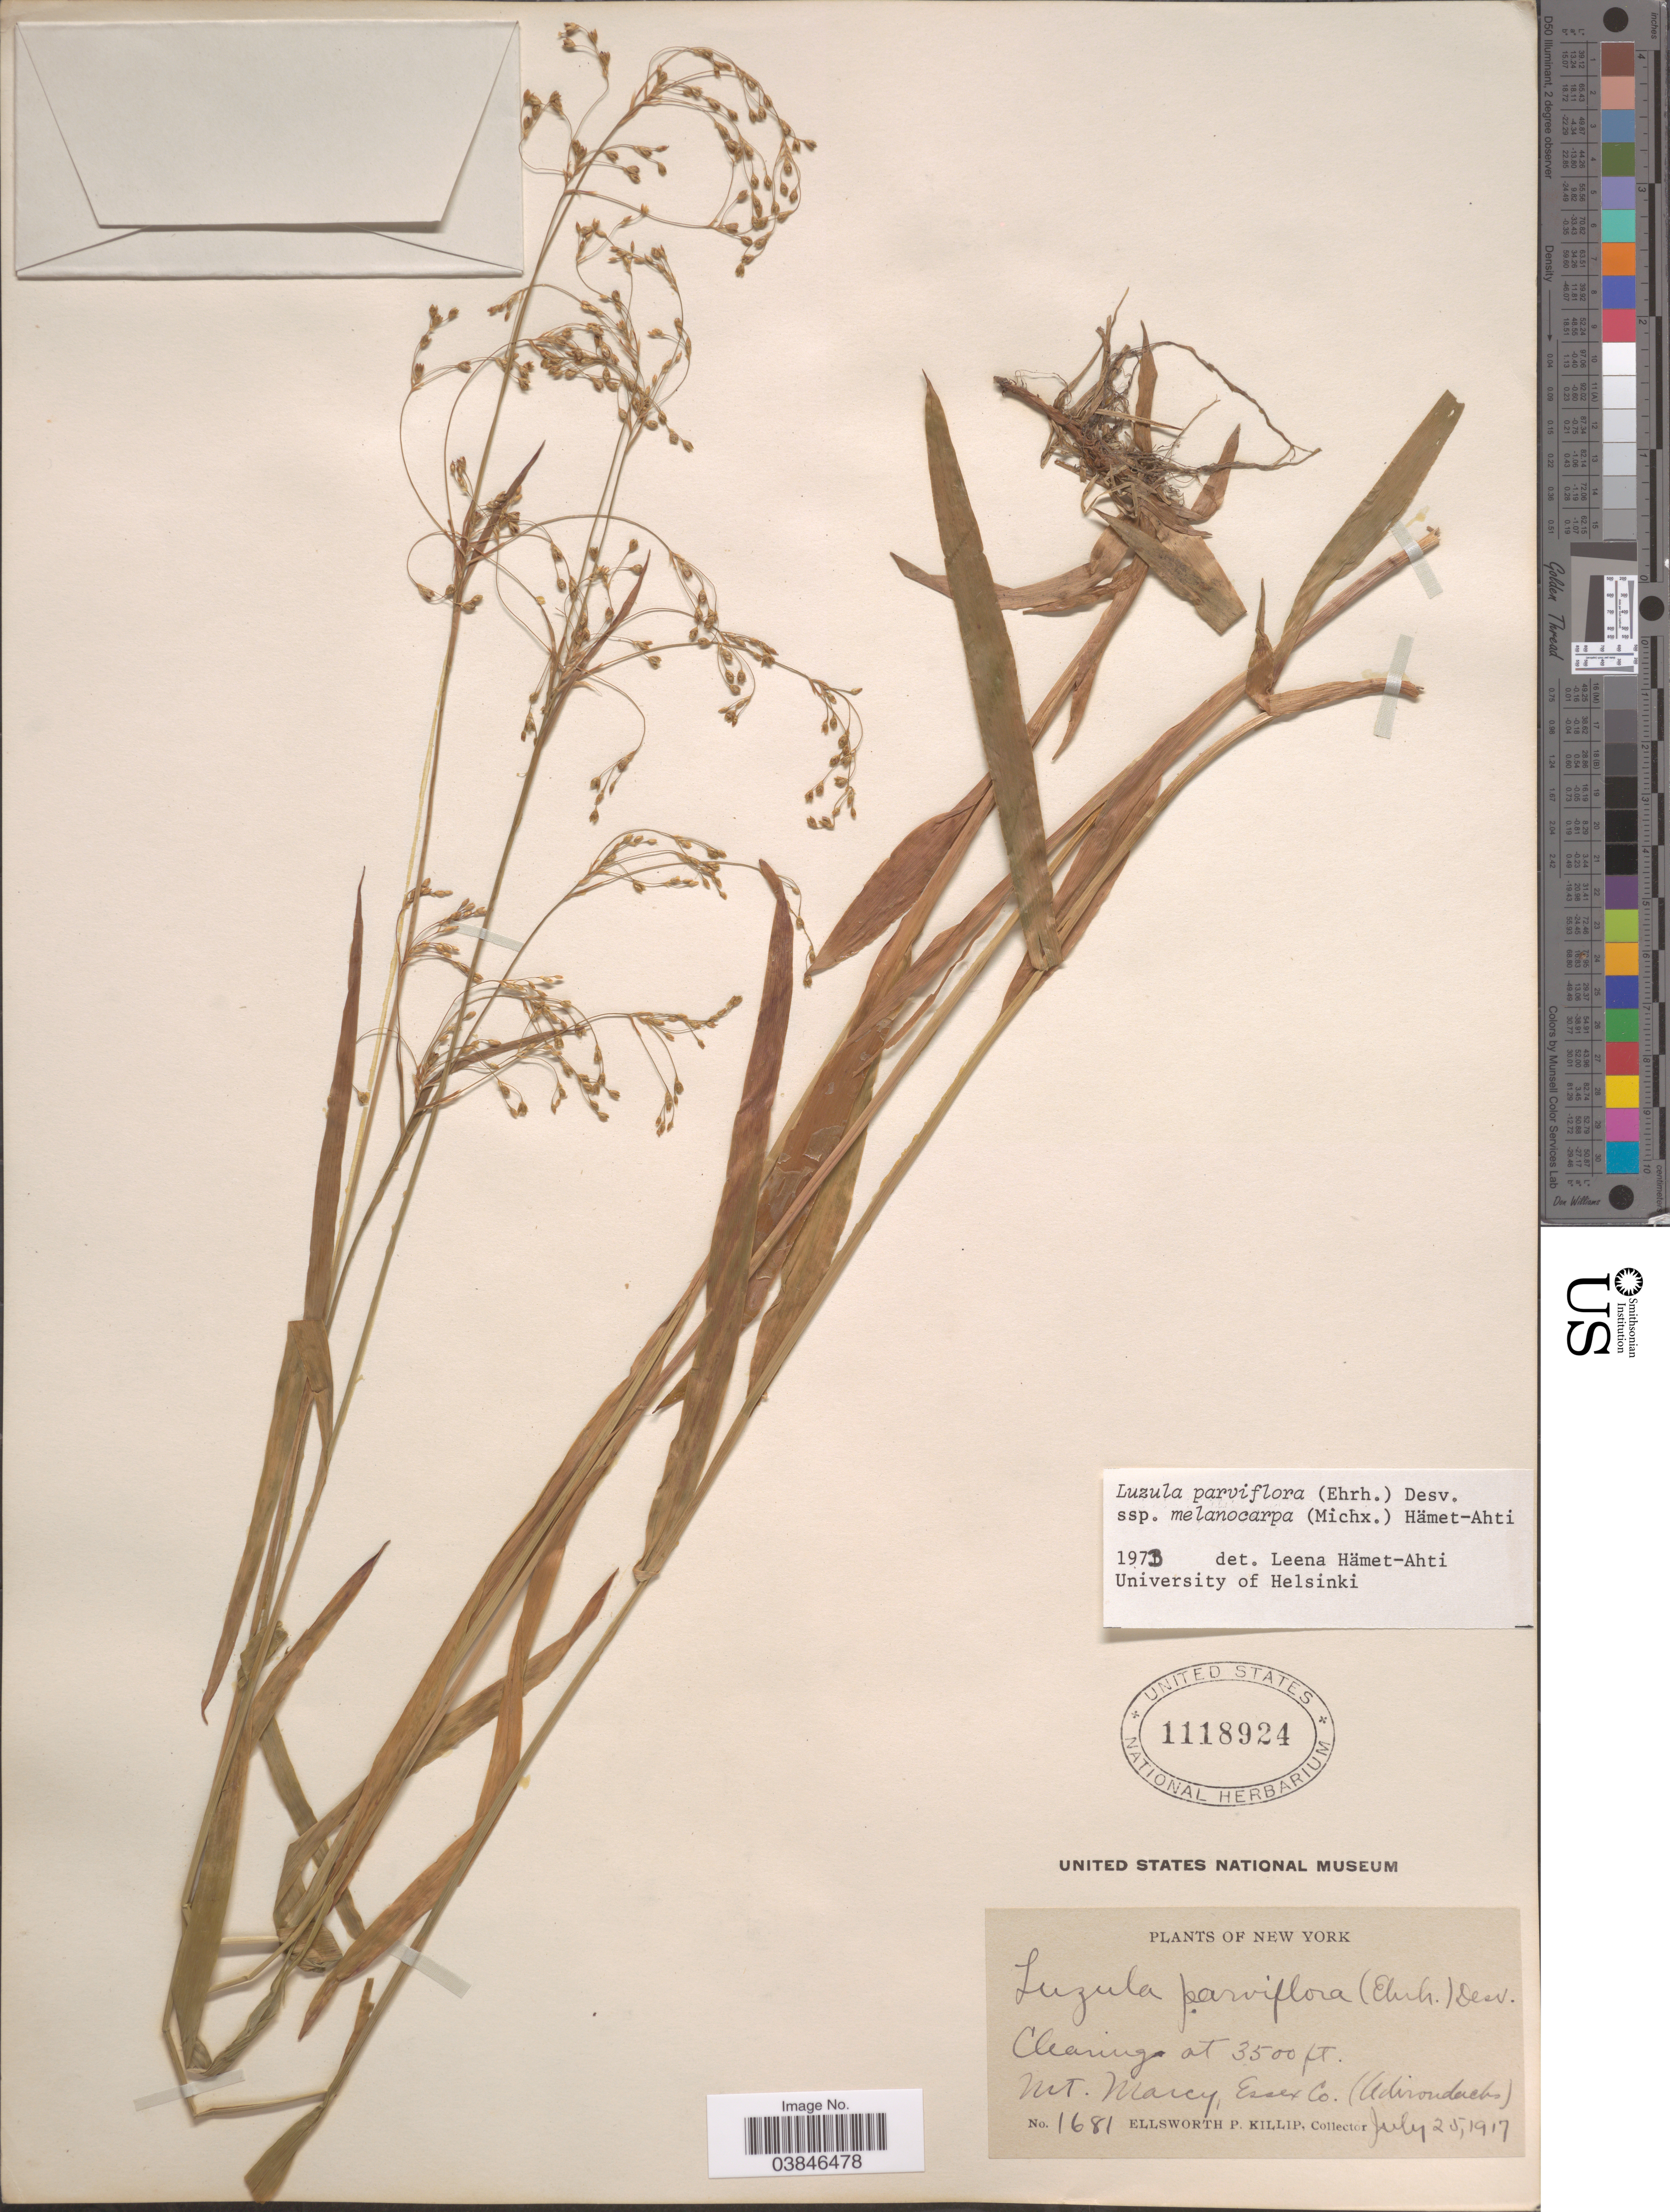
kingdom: Plantae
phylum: Tracheophyta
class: Liliopsida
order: Poales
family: Juncaceae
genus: Luzula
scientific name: Luzula parviflora subsp. melanocarpa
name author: Desv.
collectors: E. P. Killip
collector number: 1681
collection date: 1917-07-25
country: United States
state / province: New York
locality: Mt. Marcy, Essex Co.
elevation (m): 1067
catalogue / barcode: US 1118924